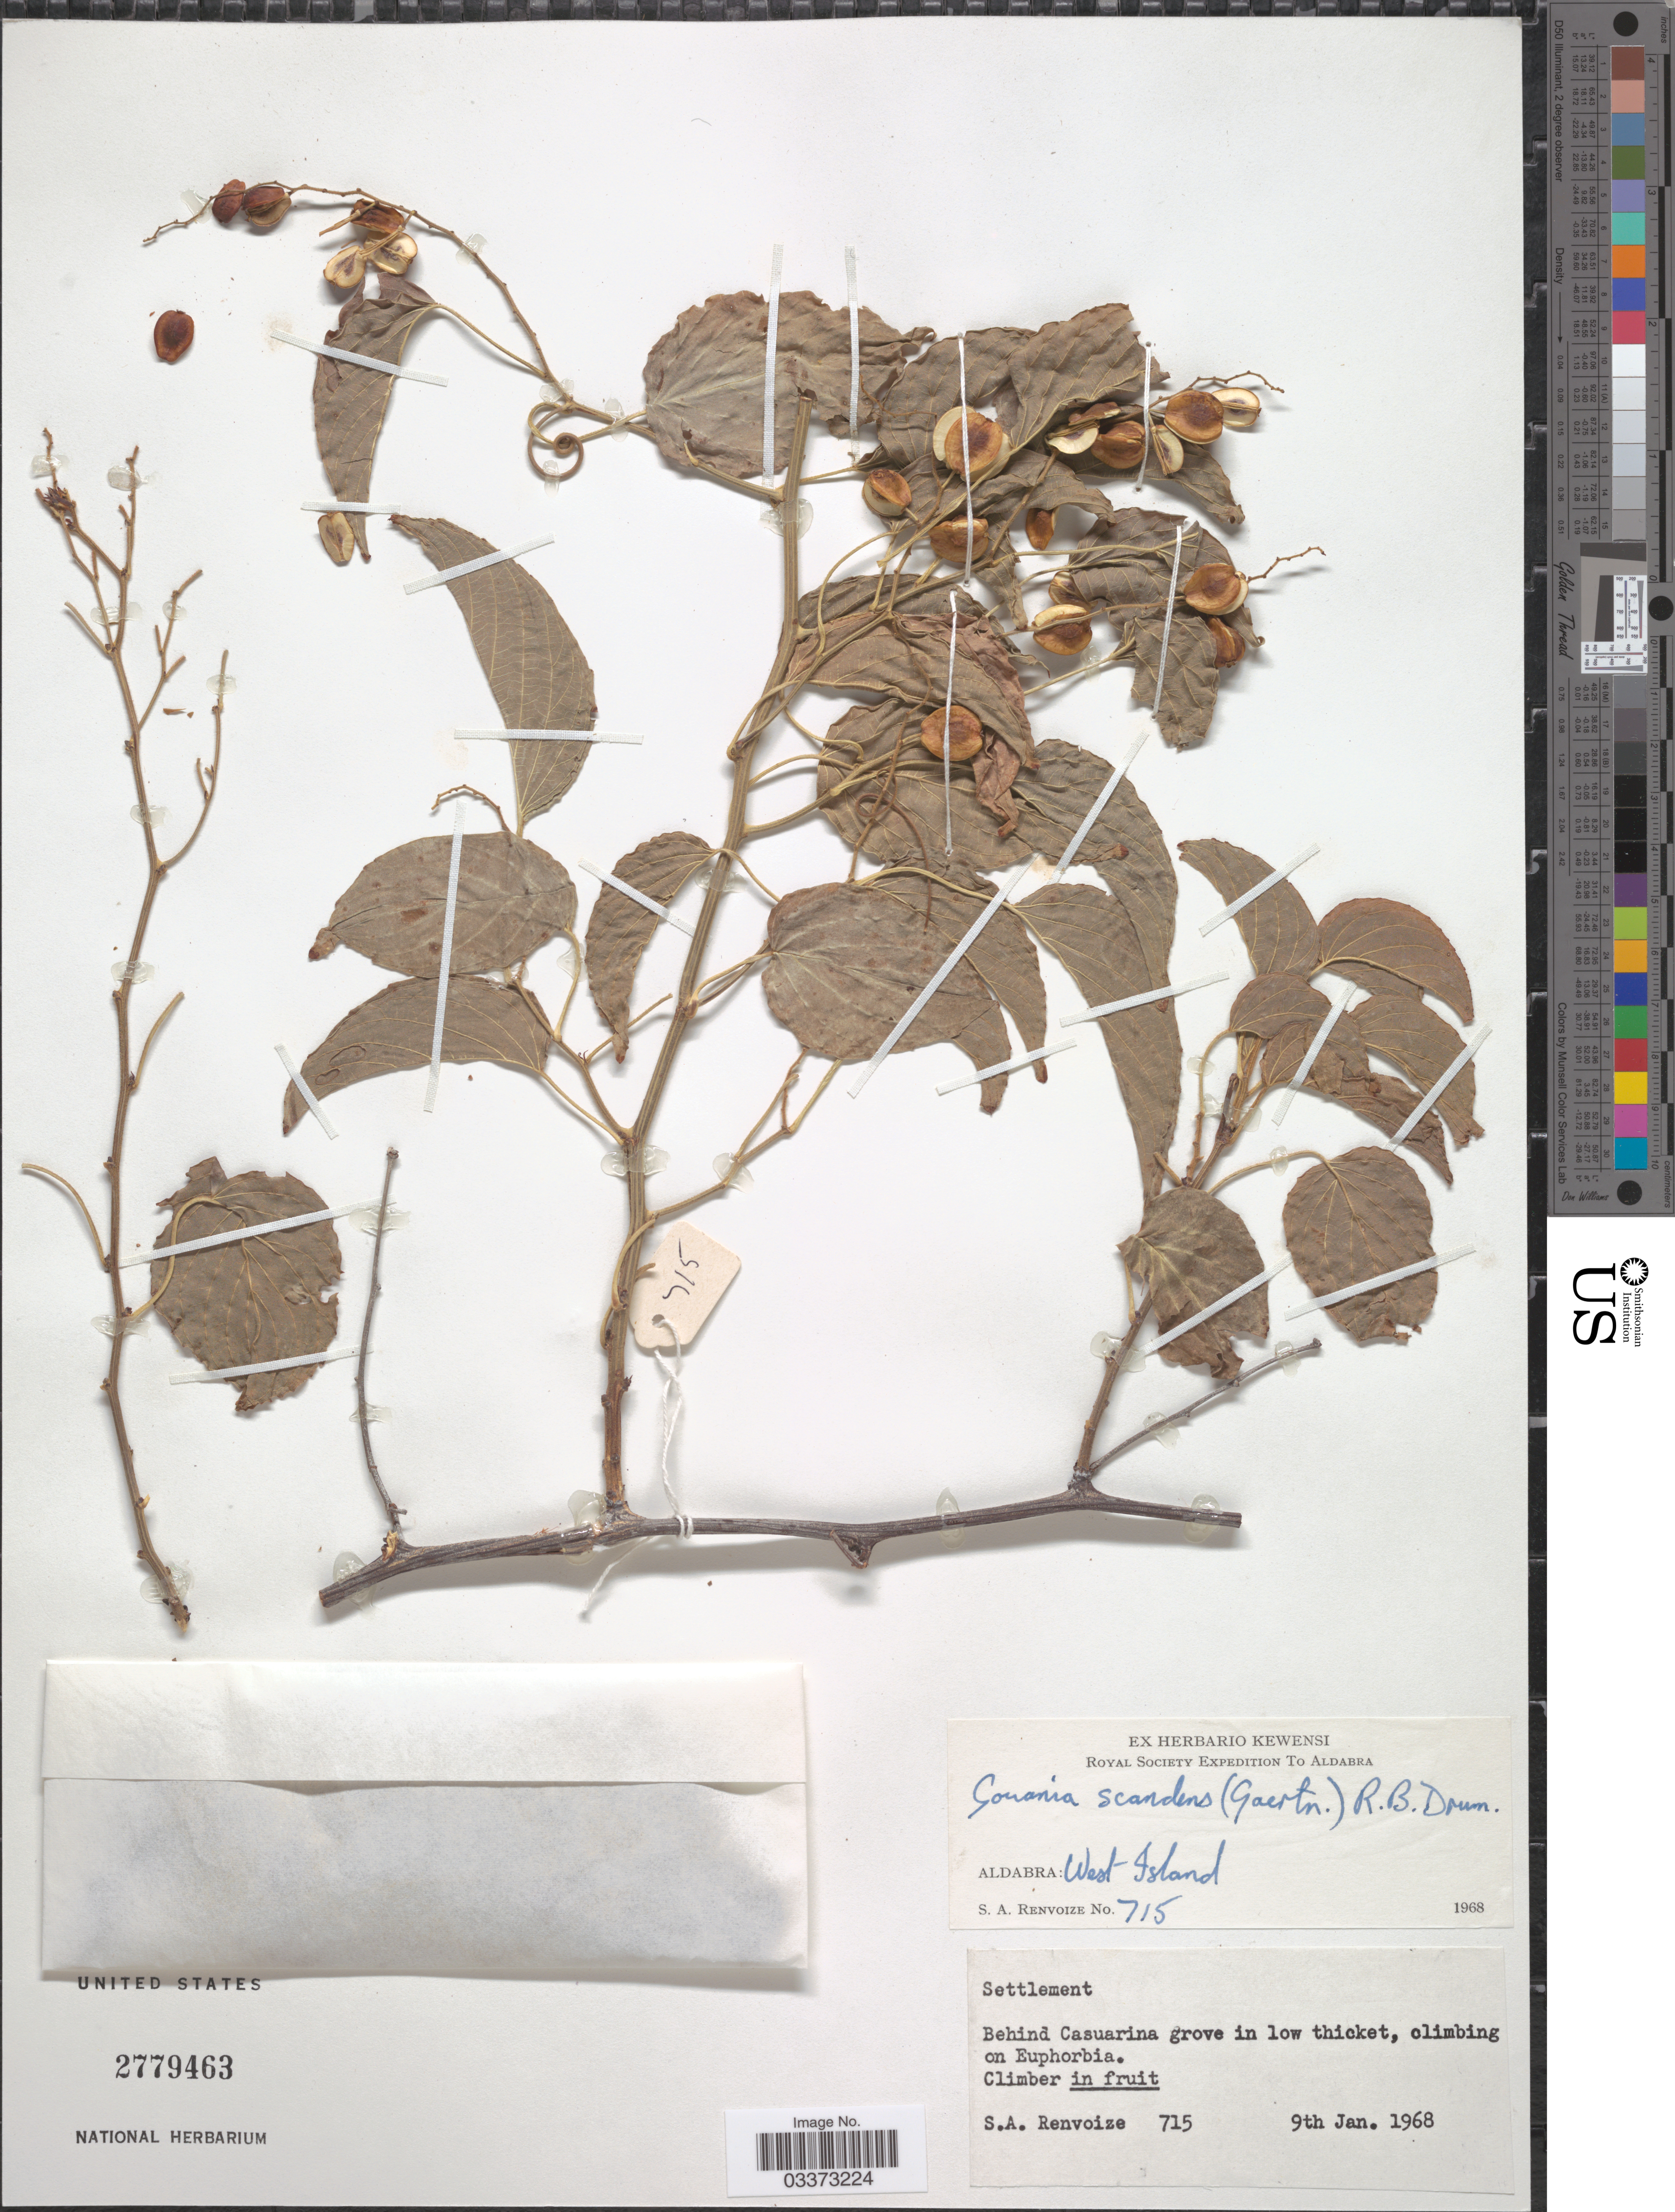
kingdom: Plantae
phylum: Tracheophyta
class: Magnoliopsida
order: Rosales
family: Rhamnaceae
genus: Gouania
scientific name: Gouania scandens subsp. scandens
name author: (Gaertn.) R.B. Drumm.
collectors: S. A. Renvoize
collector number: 715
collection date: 1968-01-09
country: Seychelles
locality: Aldabra: West Island. Settlement. Behind Casuarina grove in low thicket.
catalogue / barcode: US 2779463